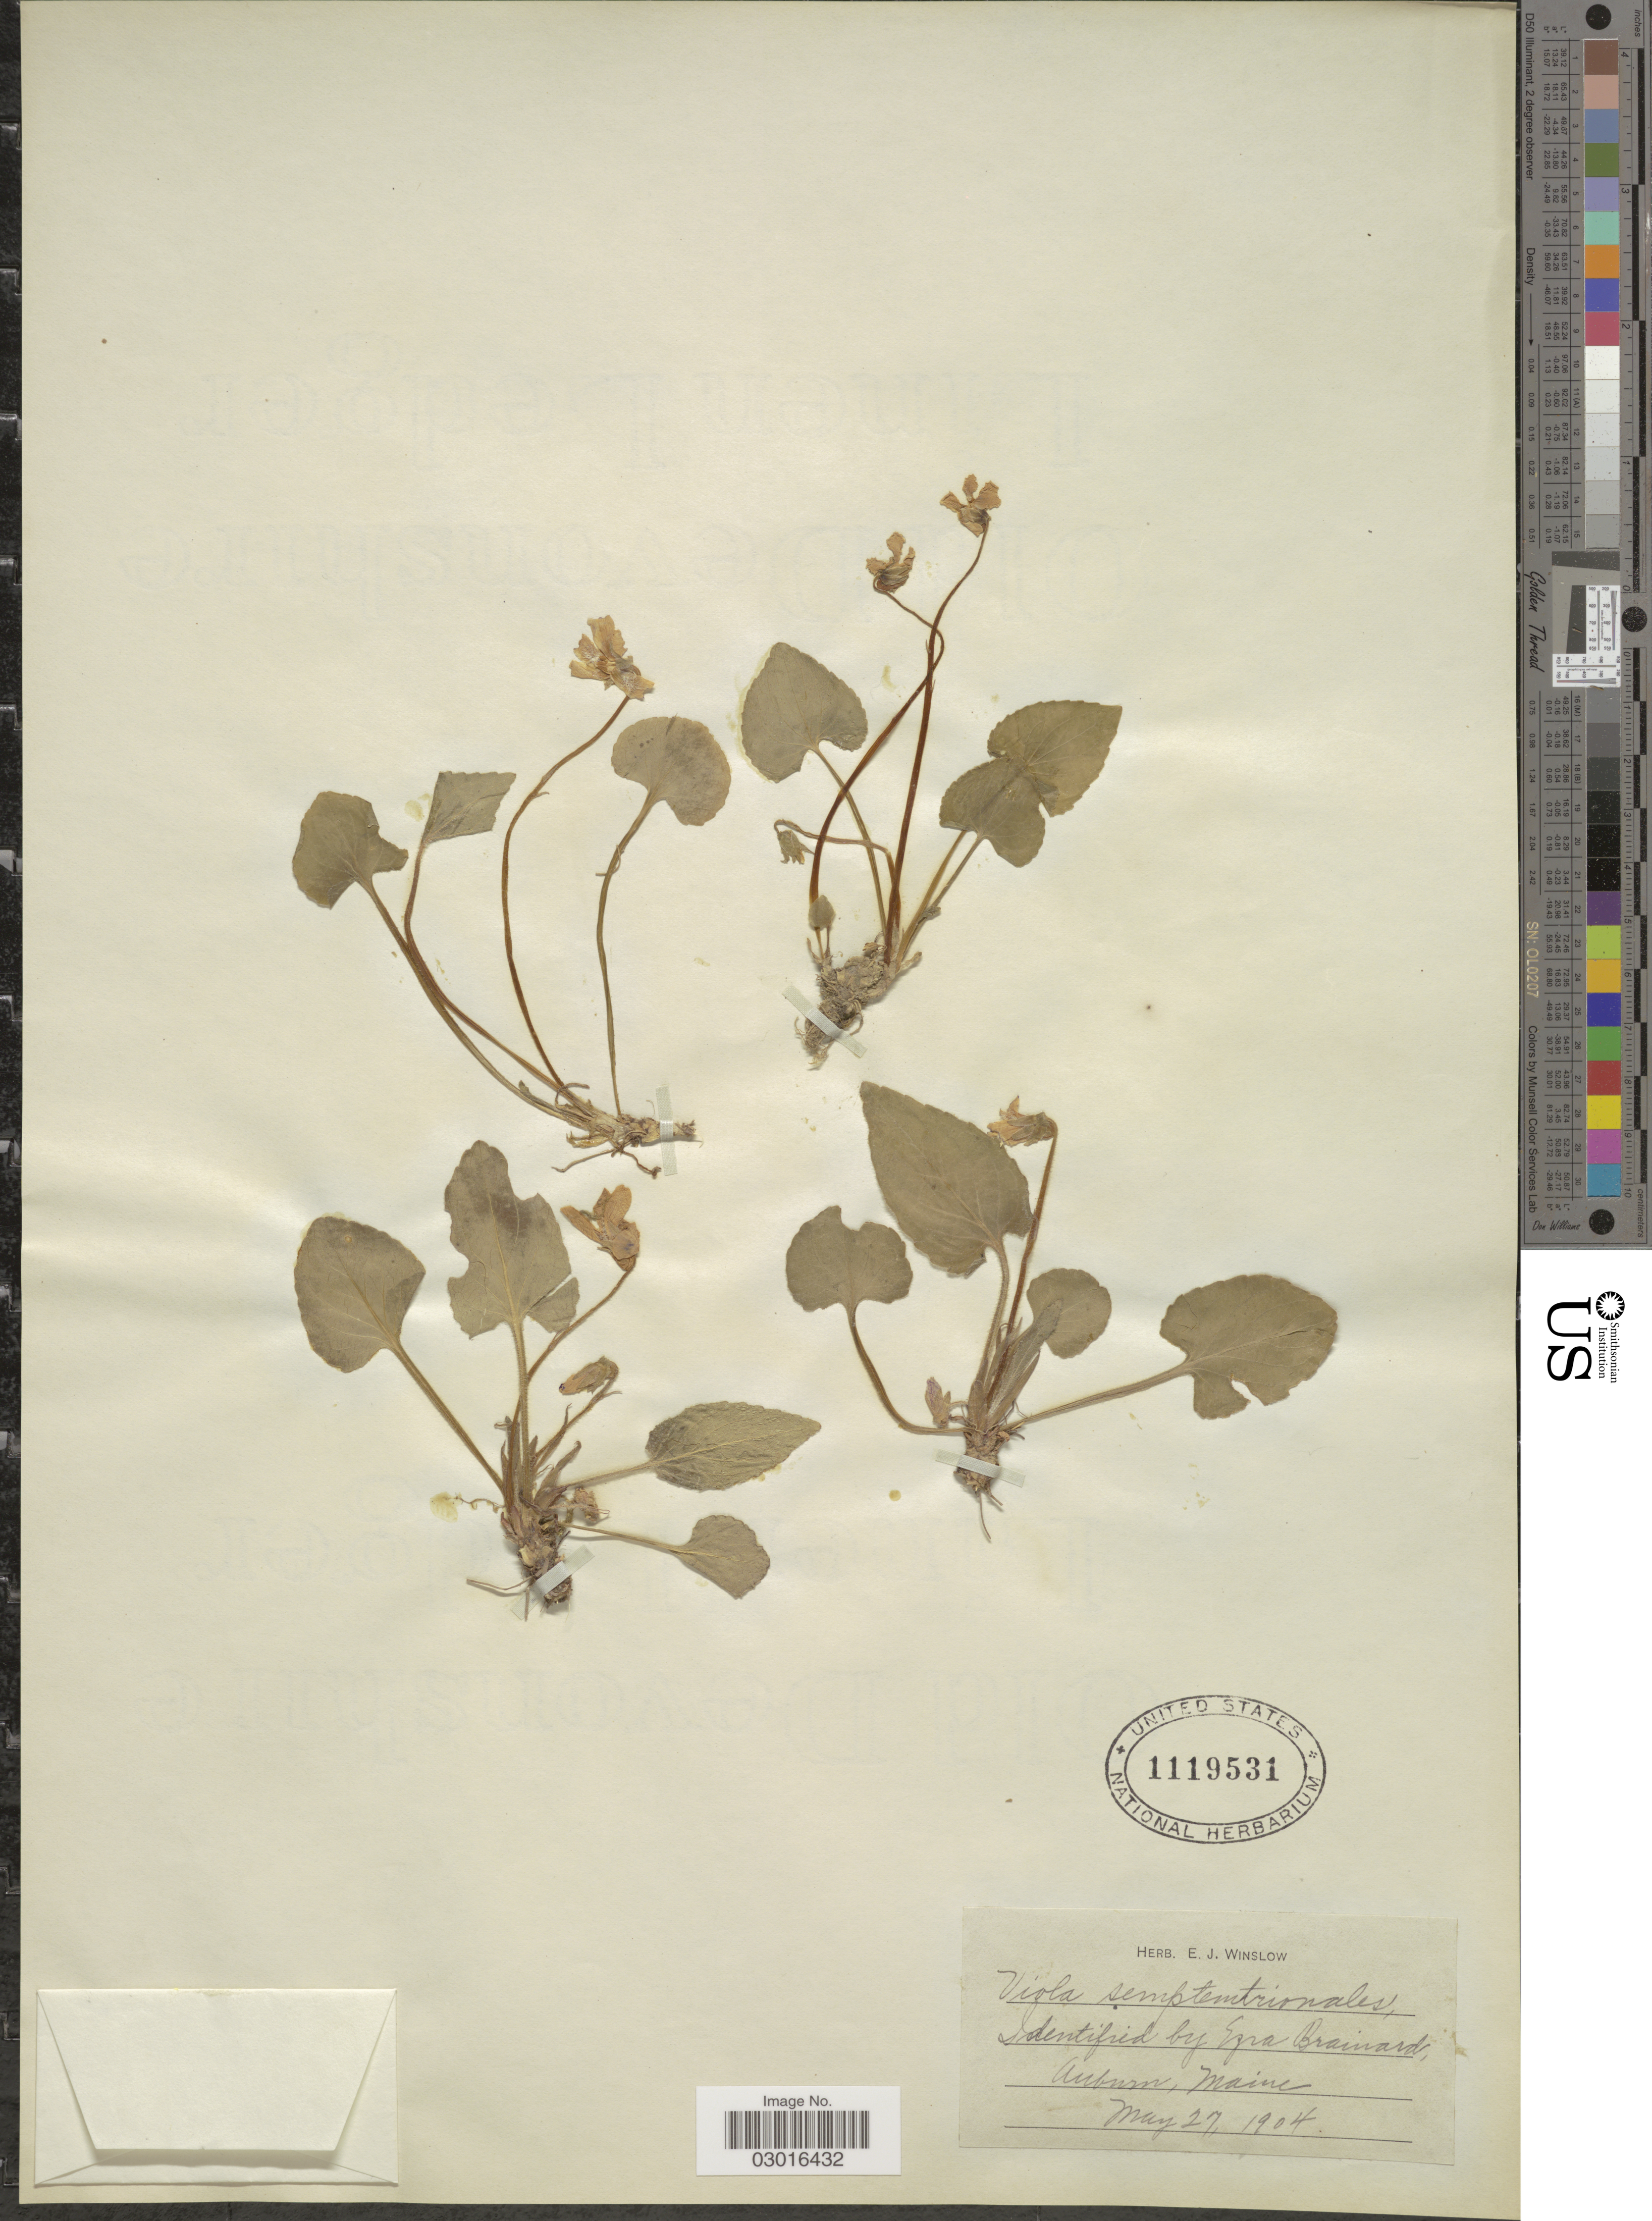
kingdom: Plantae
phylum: Tracheophyta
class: Magnoliopsida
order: Malpighiales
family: Violaceae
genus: Viola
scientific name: Viola sagittata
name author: Aiton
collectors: ex herb. E. J. Winslow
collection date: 1904-05-27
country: United States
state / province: Maine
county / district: Androscoggin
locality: Auburn.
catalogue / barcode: US 1119531